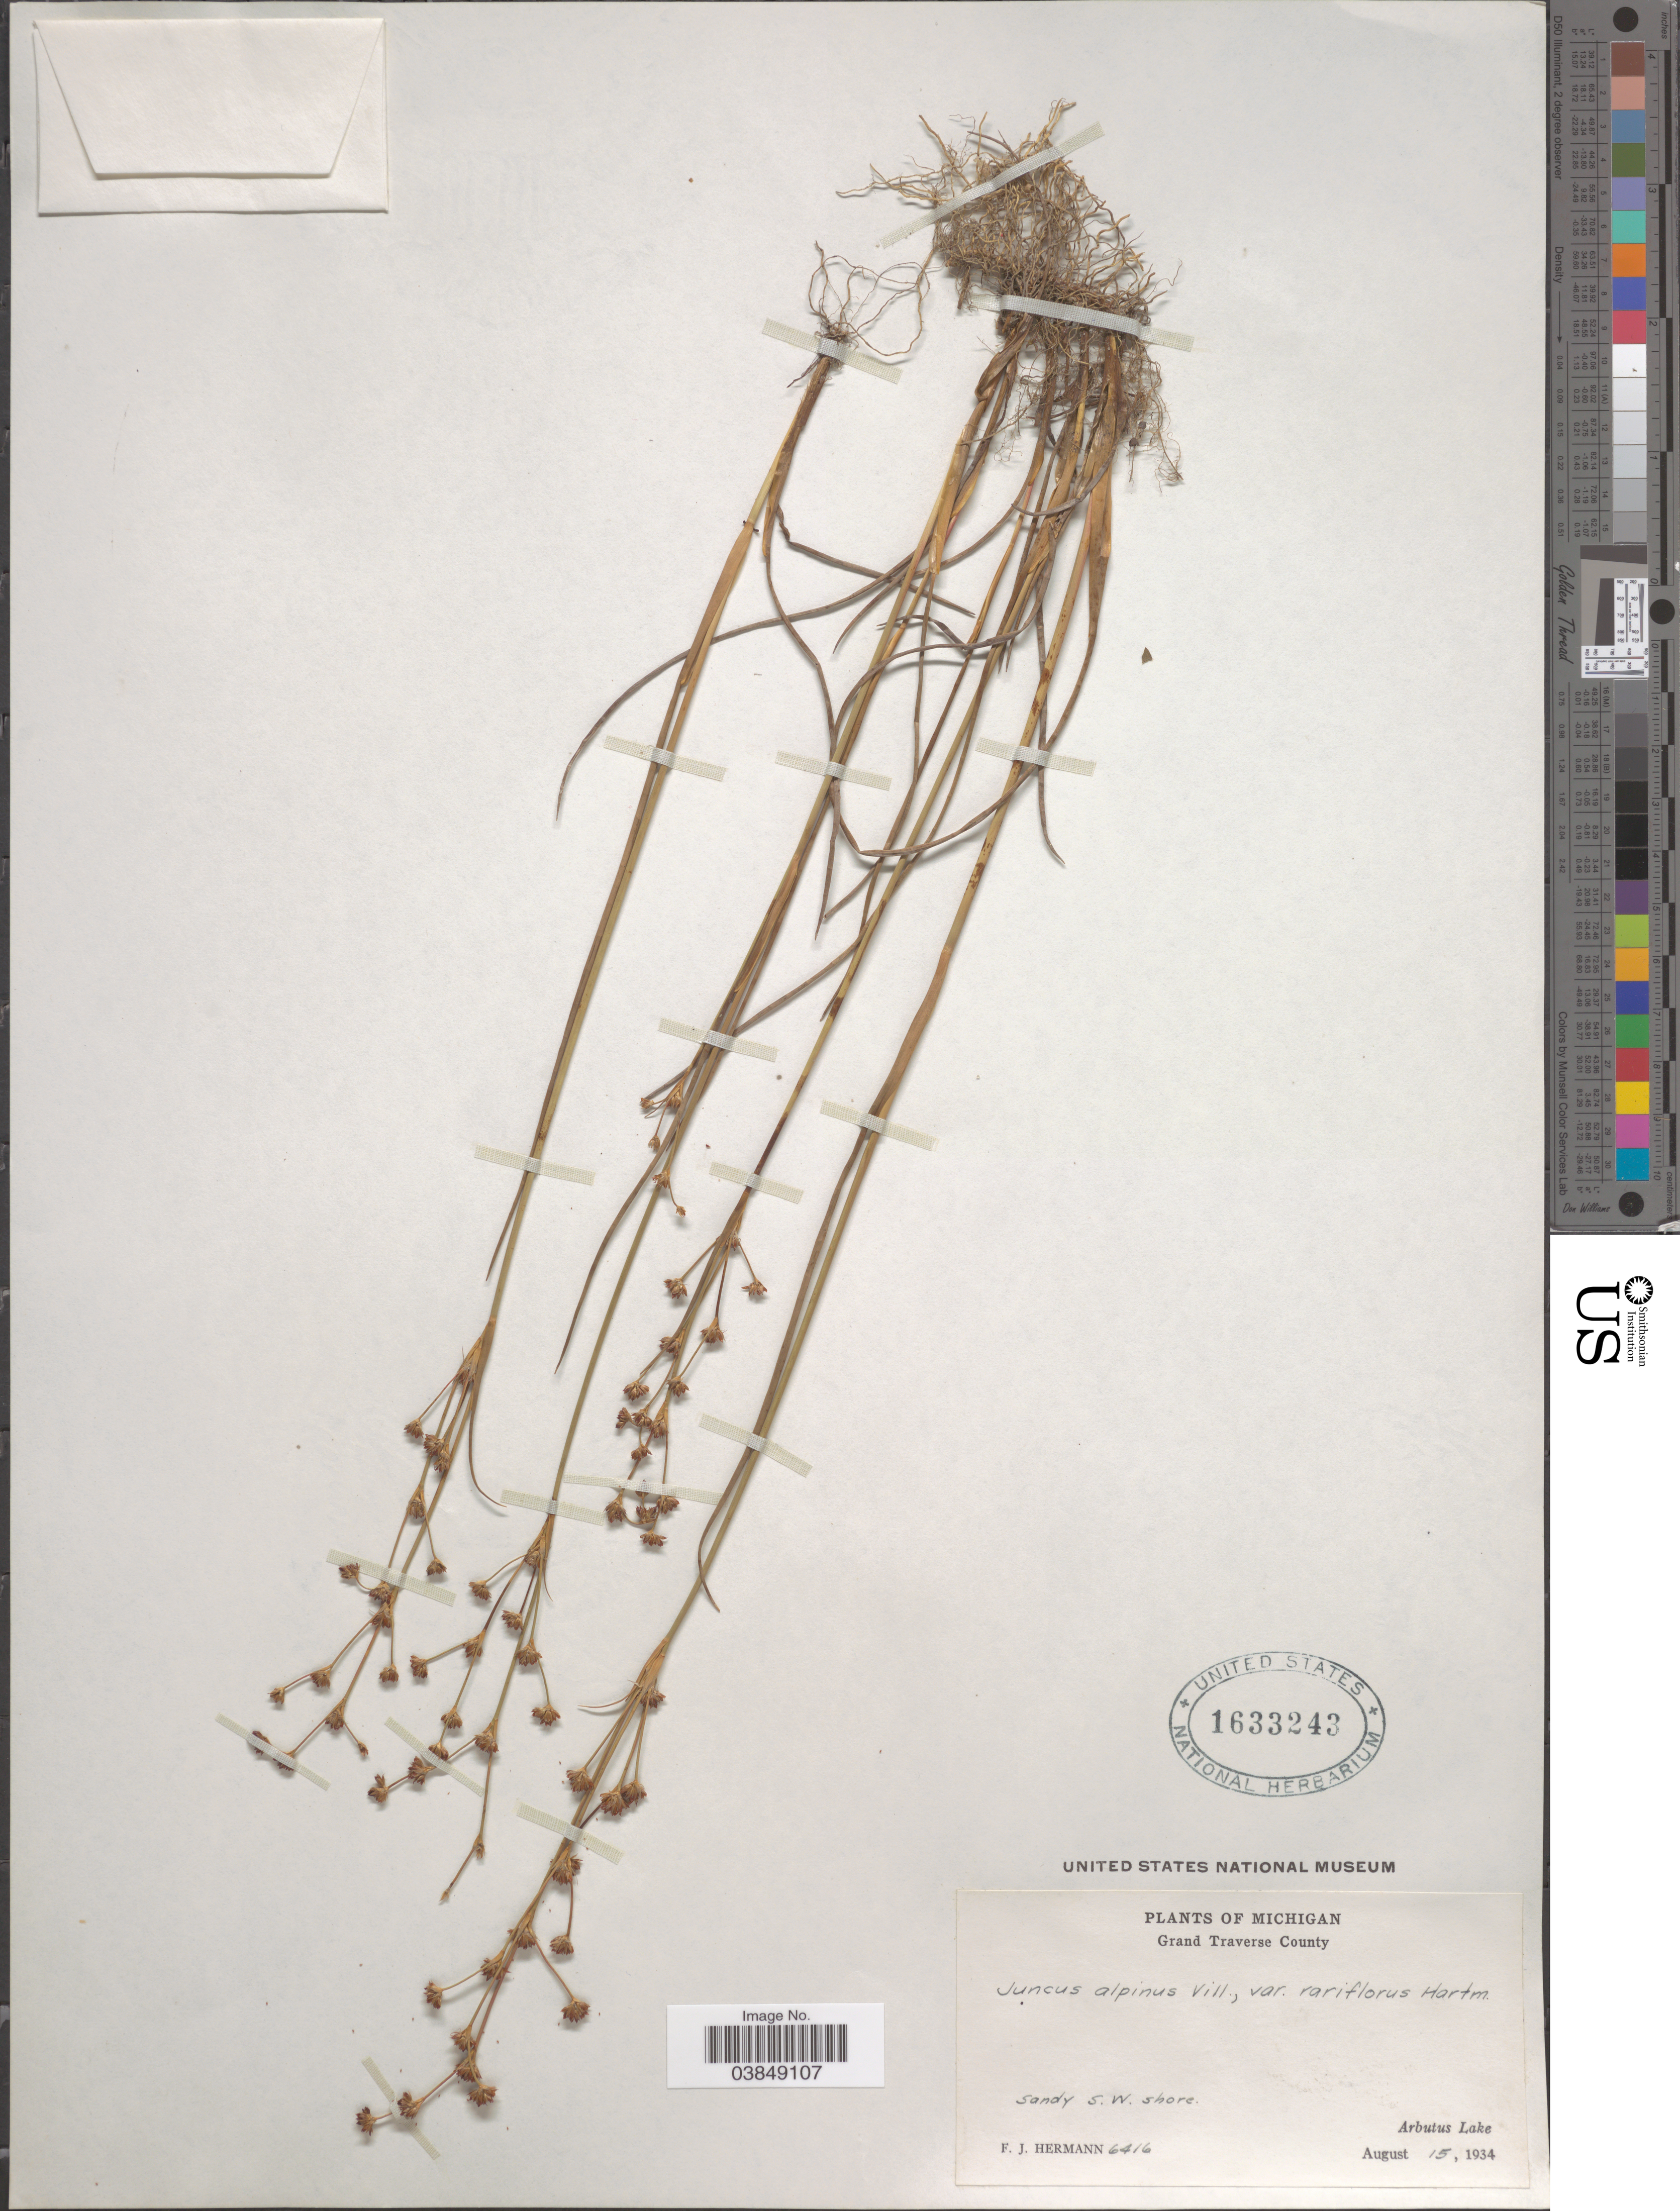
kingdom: Plantae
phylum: Tracheophyta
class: Liliopsida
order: Poales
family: Juncaceae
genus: Juncus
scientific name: Juncus alpinus var. rariflorus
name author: (Hartm.) Hartm.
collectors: F. J. Hermann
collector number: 6416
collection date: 1934-08-15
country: United States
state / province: Michigan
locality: Grand Traverse County. Sandy S. W. shore. Arbutus Lake.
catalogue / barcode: US 1633243